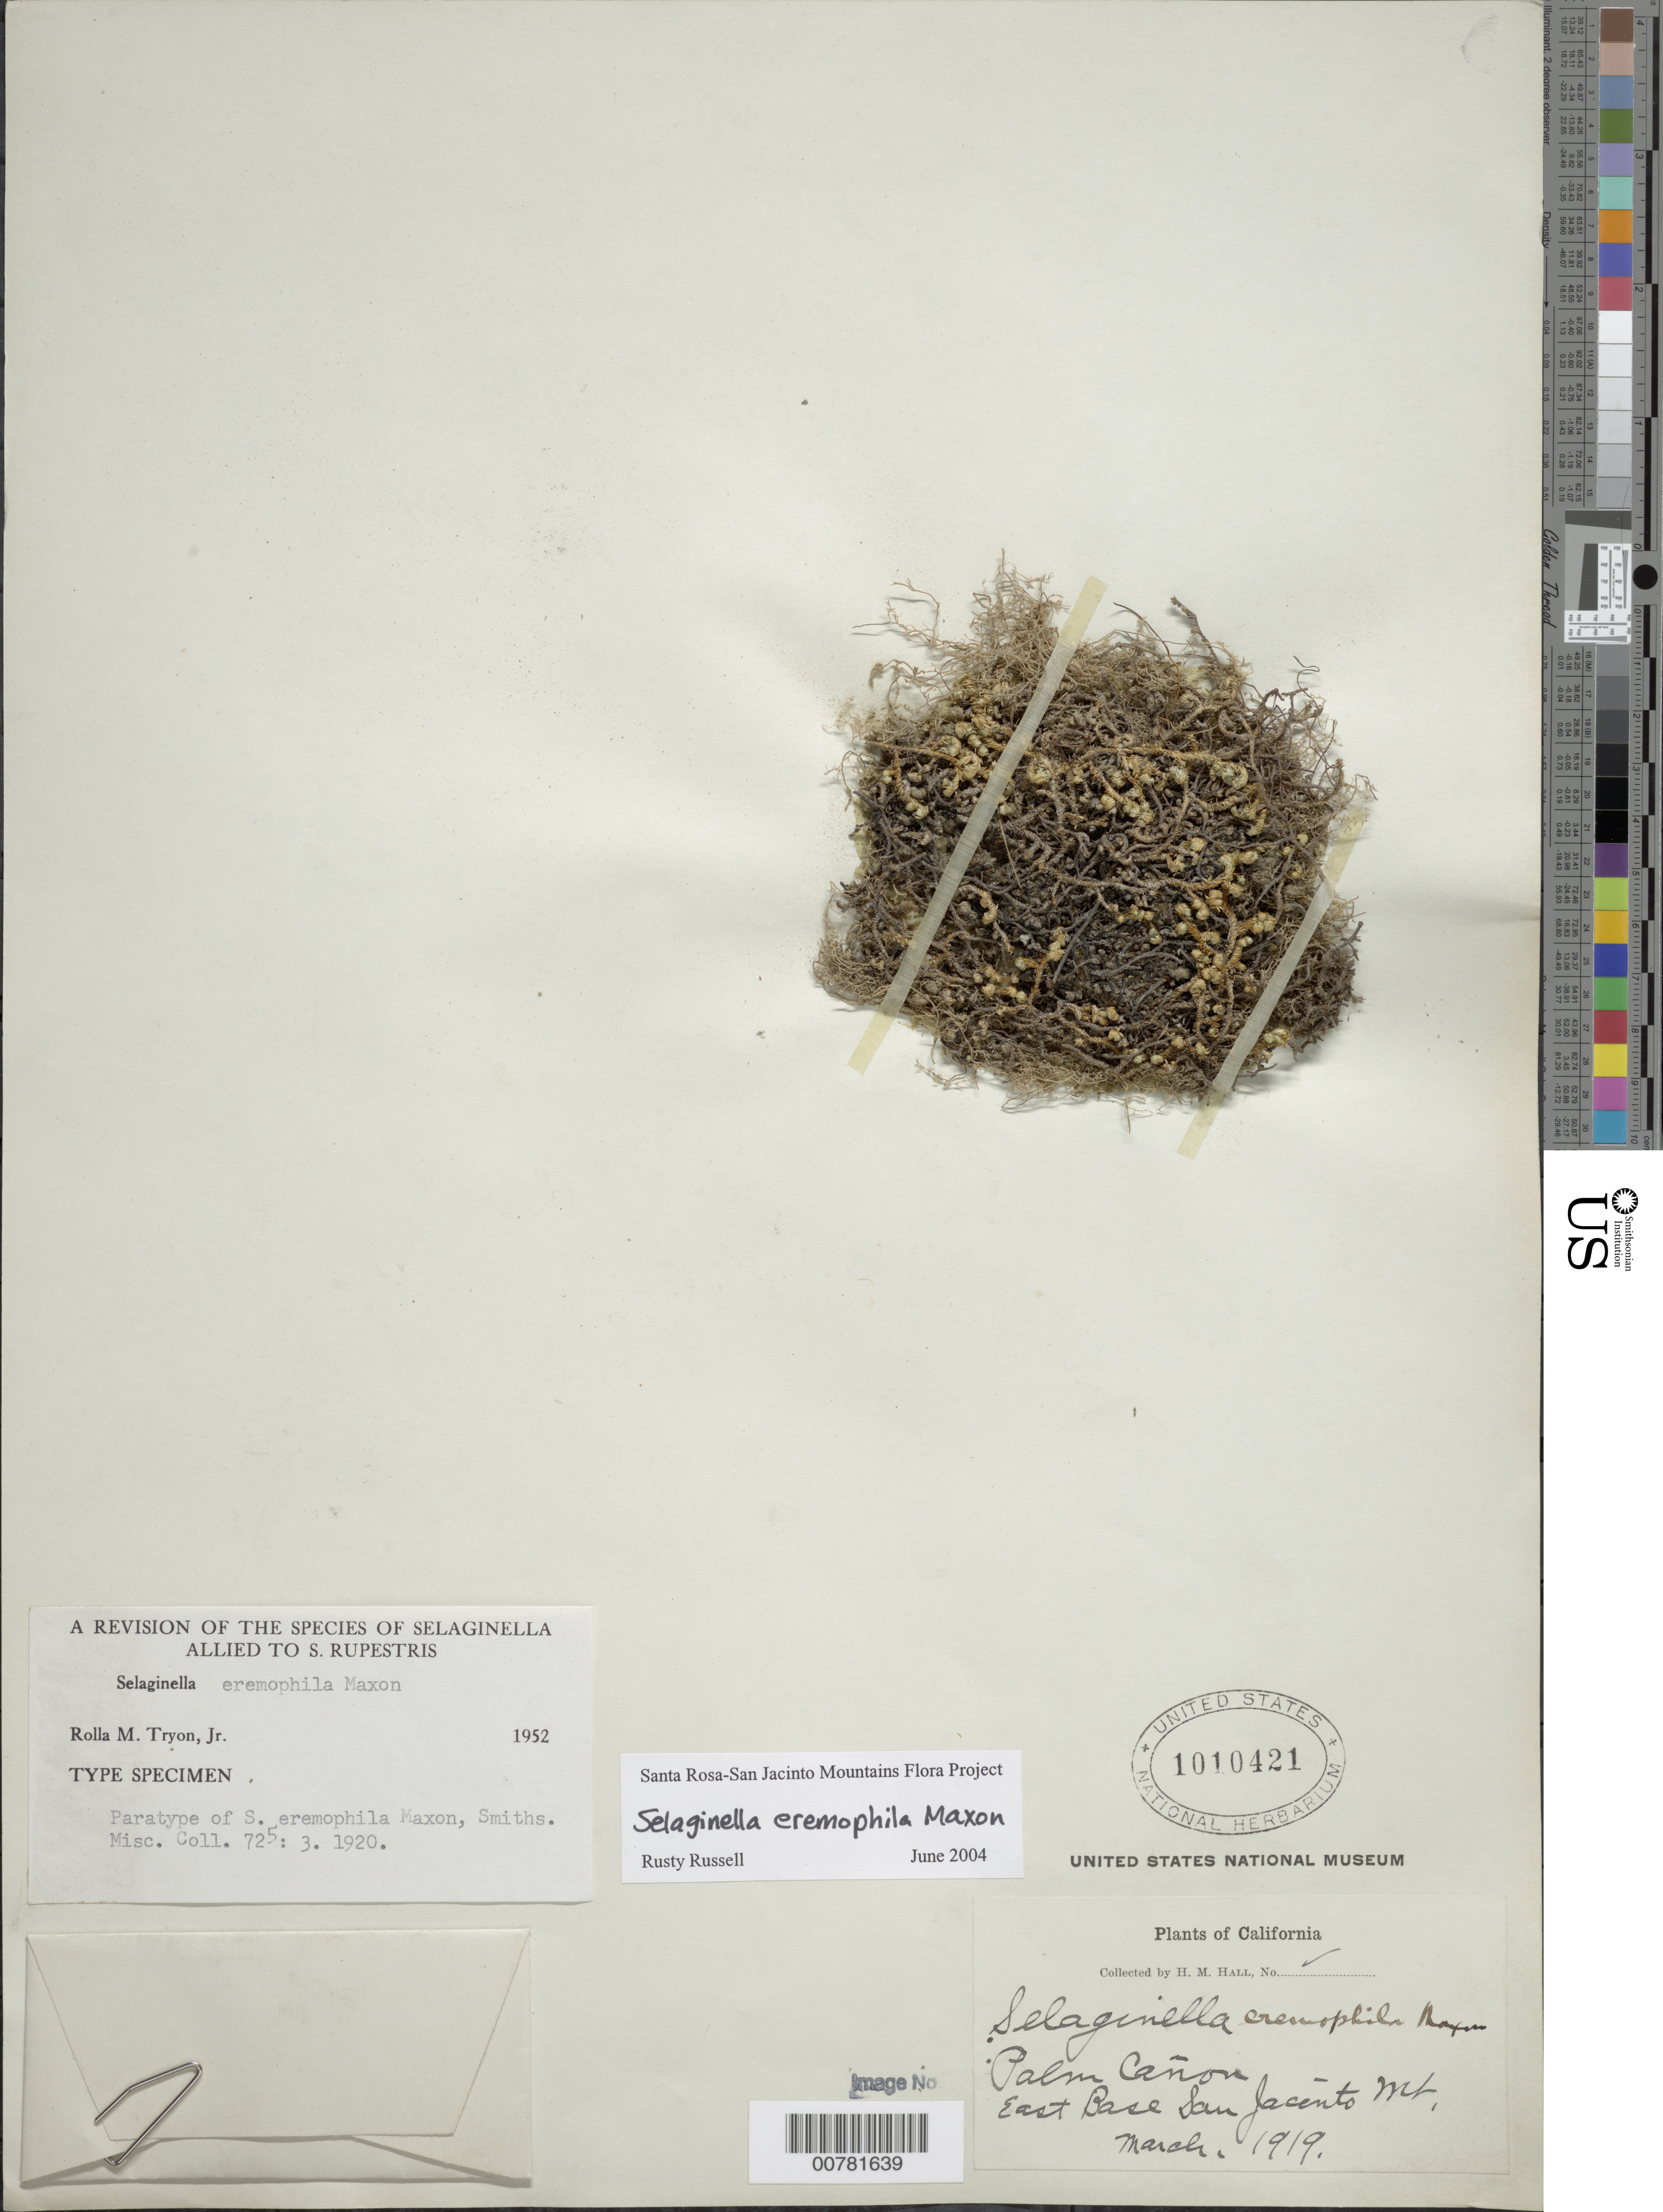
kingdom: Plantae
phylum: Tracheophyta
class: Lycopodiopsida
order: Selaginellales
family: Selaginellaceae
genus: Selaginella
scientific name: Selaginella eremophila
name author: Maxon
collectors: H. M. Hall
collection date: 1919-03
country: United States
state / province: California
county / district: Riverside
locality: Palm Cañon, East Base San Jacinto Mt.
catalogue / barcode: US 1010421